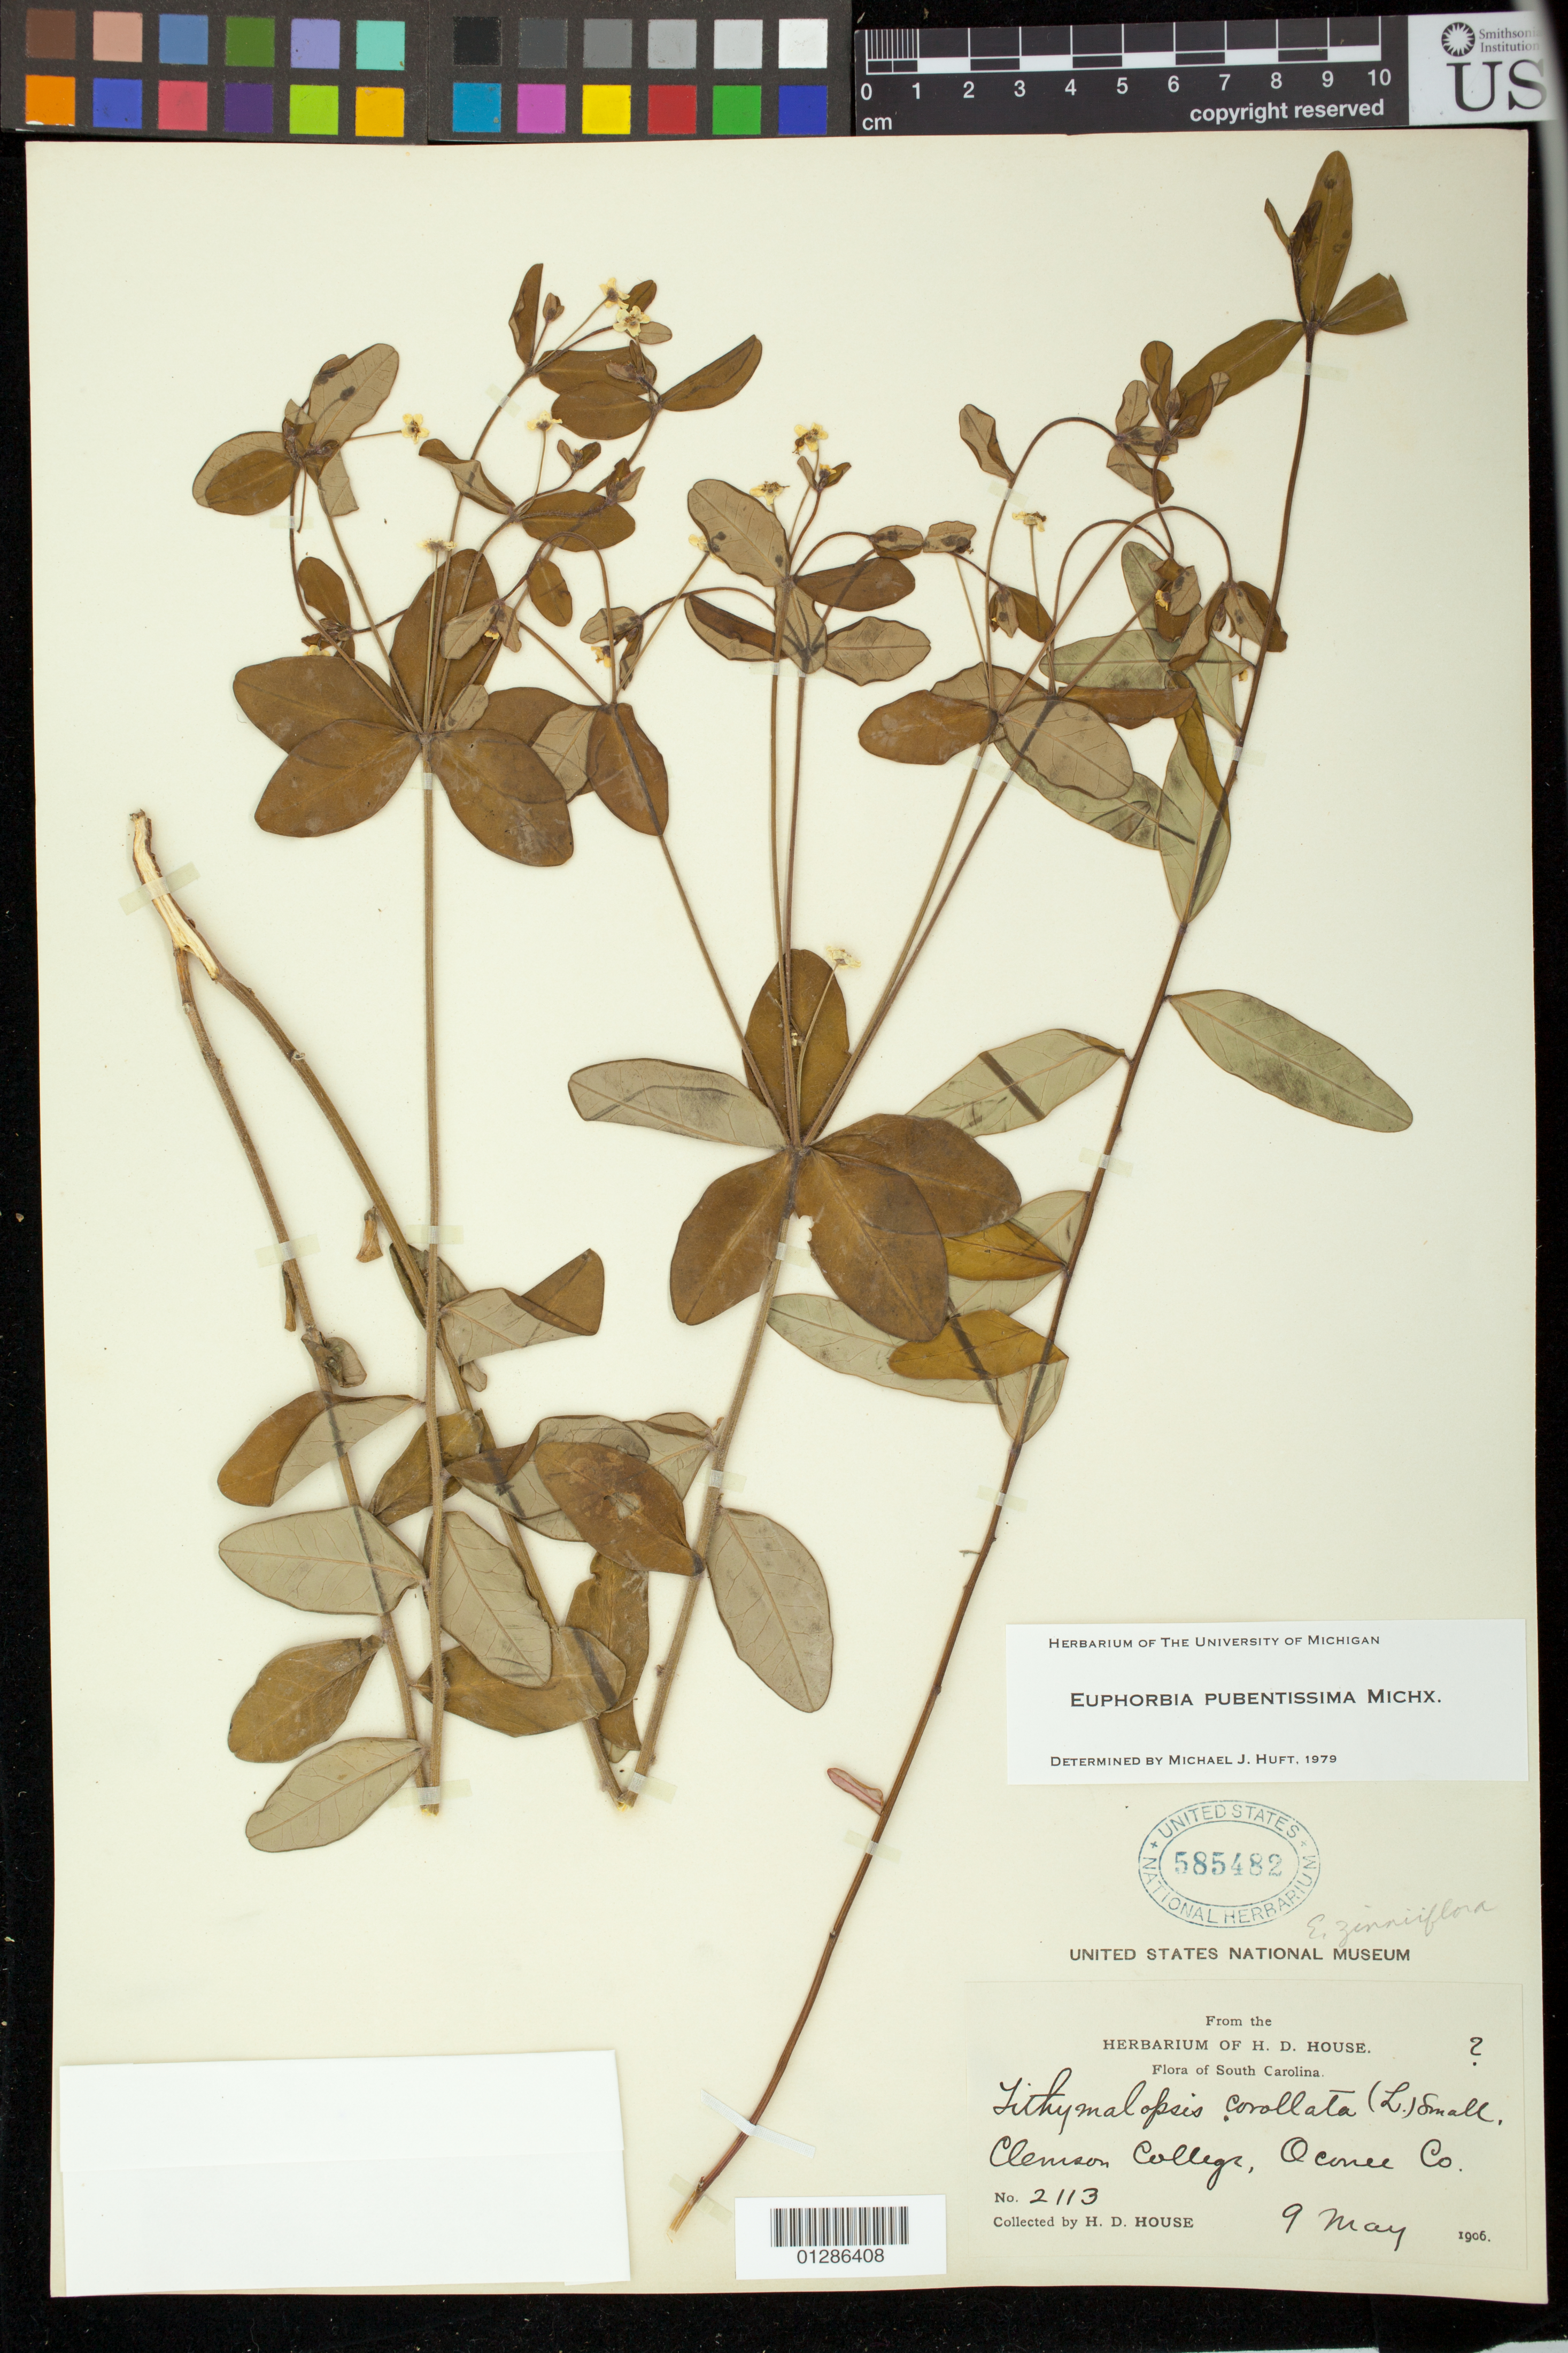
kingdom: Plantae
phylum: Tracheophyta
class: Magnoliopsida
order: Malpighiales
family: Euphorbiaceae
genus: Euphorbia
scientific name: Euphorbia pubentissima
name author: Michx.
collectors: H. D. House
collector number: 2113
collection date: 1906-05-09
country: United States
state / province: South Carolina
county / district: Oconee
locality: Clemson College.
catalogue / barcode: US 585482